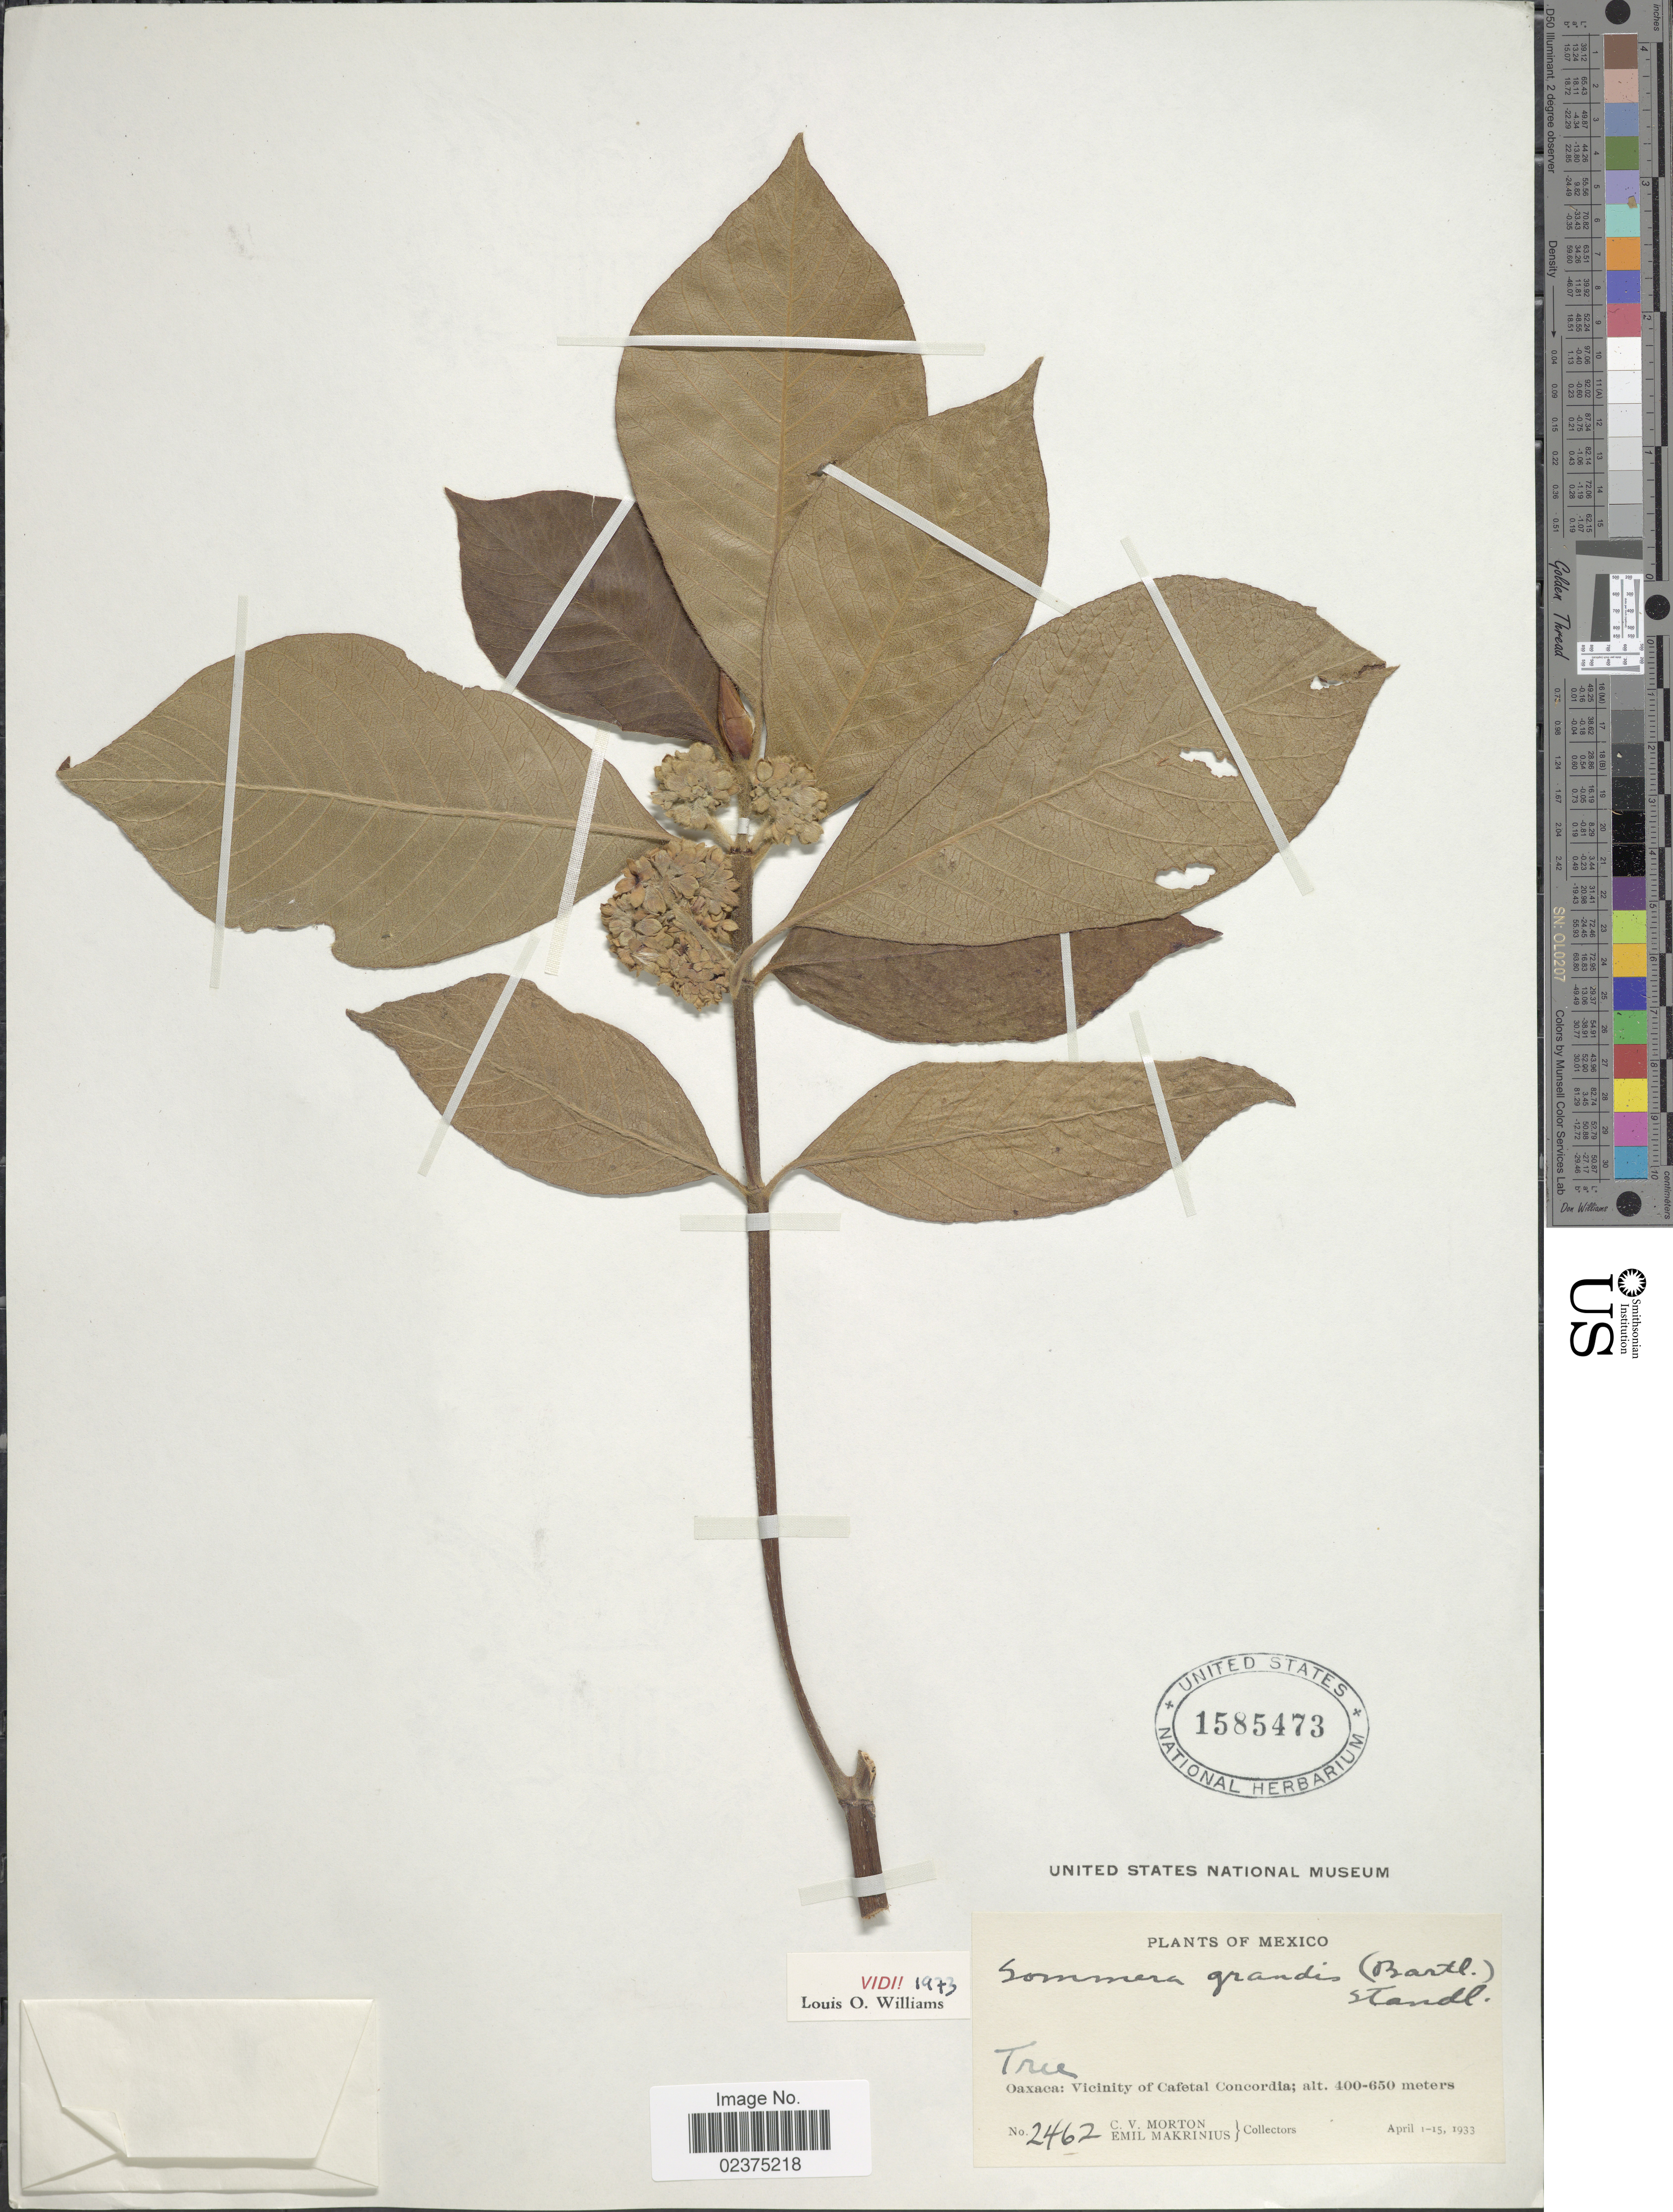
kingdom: Plantae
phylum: Tracheophyta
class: Magnoliopsida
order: Gentianales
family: Rubiaceae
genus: Sommera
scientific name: Sommera grandis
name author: (Bartl. ex DC.) Standl.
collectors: C. V. Morton & E. Makrinius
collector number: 2462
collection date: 1933-04-01/1933-04-15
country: Mexico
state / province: Oaxaca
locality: Vicinity of Cafetal Concordia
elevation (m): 400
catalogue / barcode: US 1585473